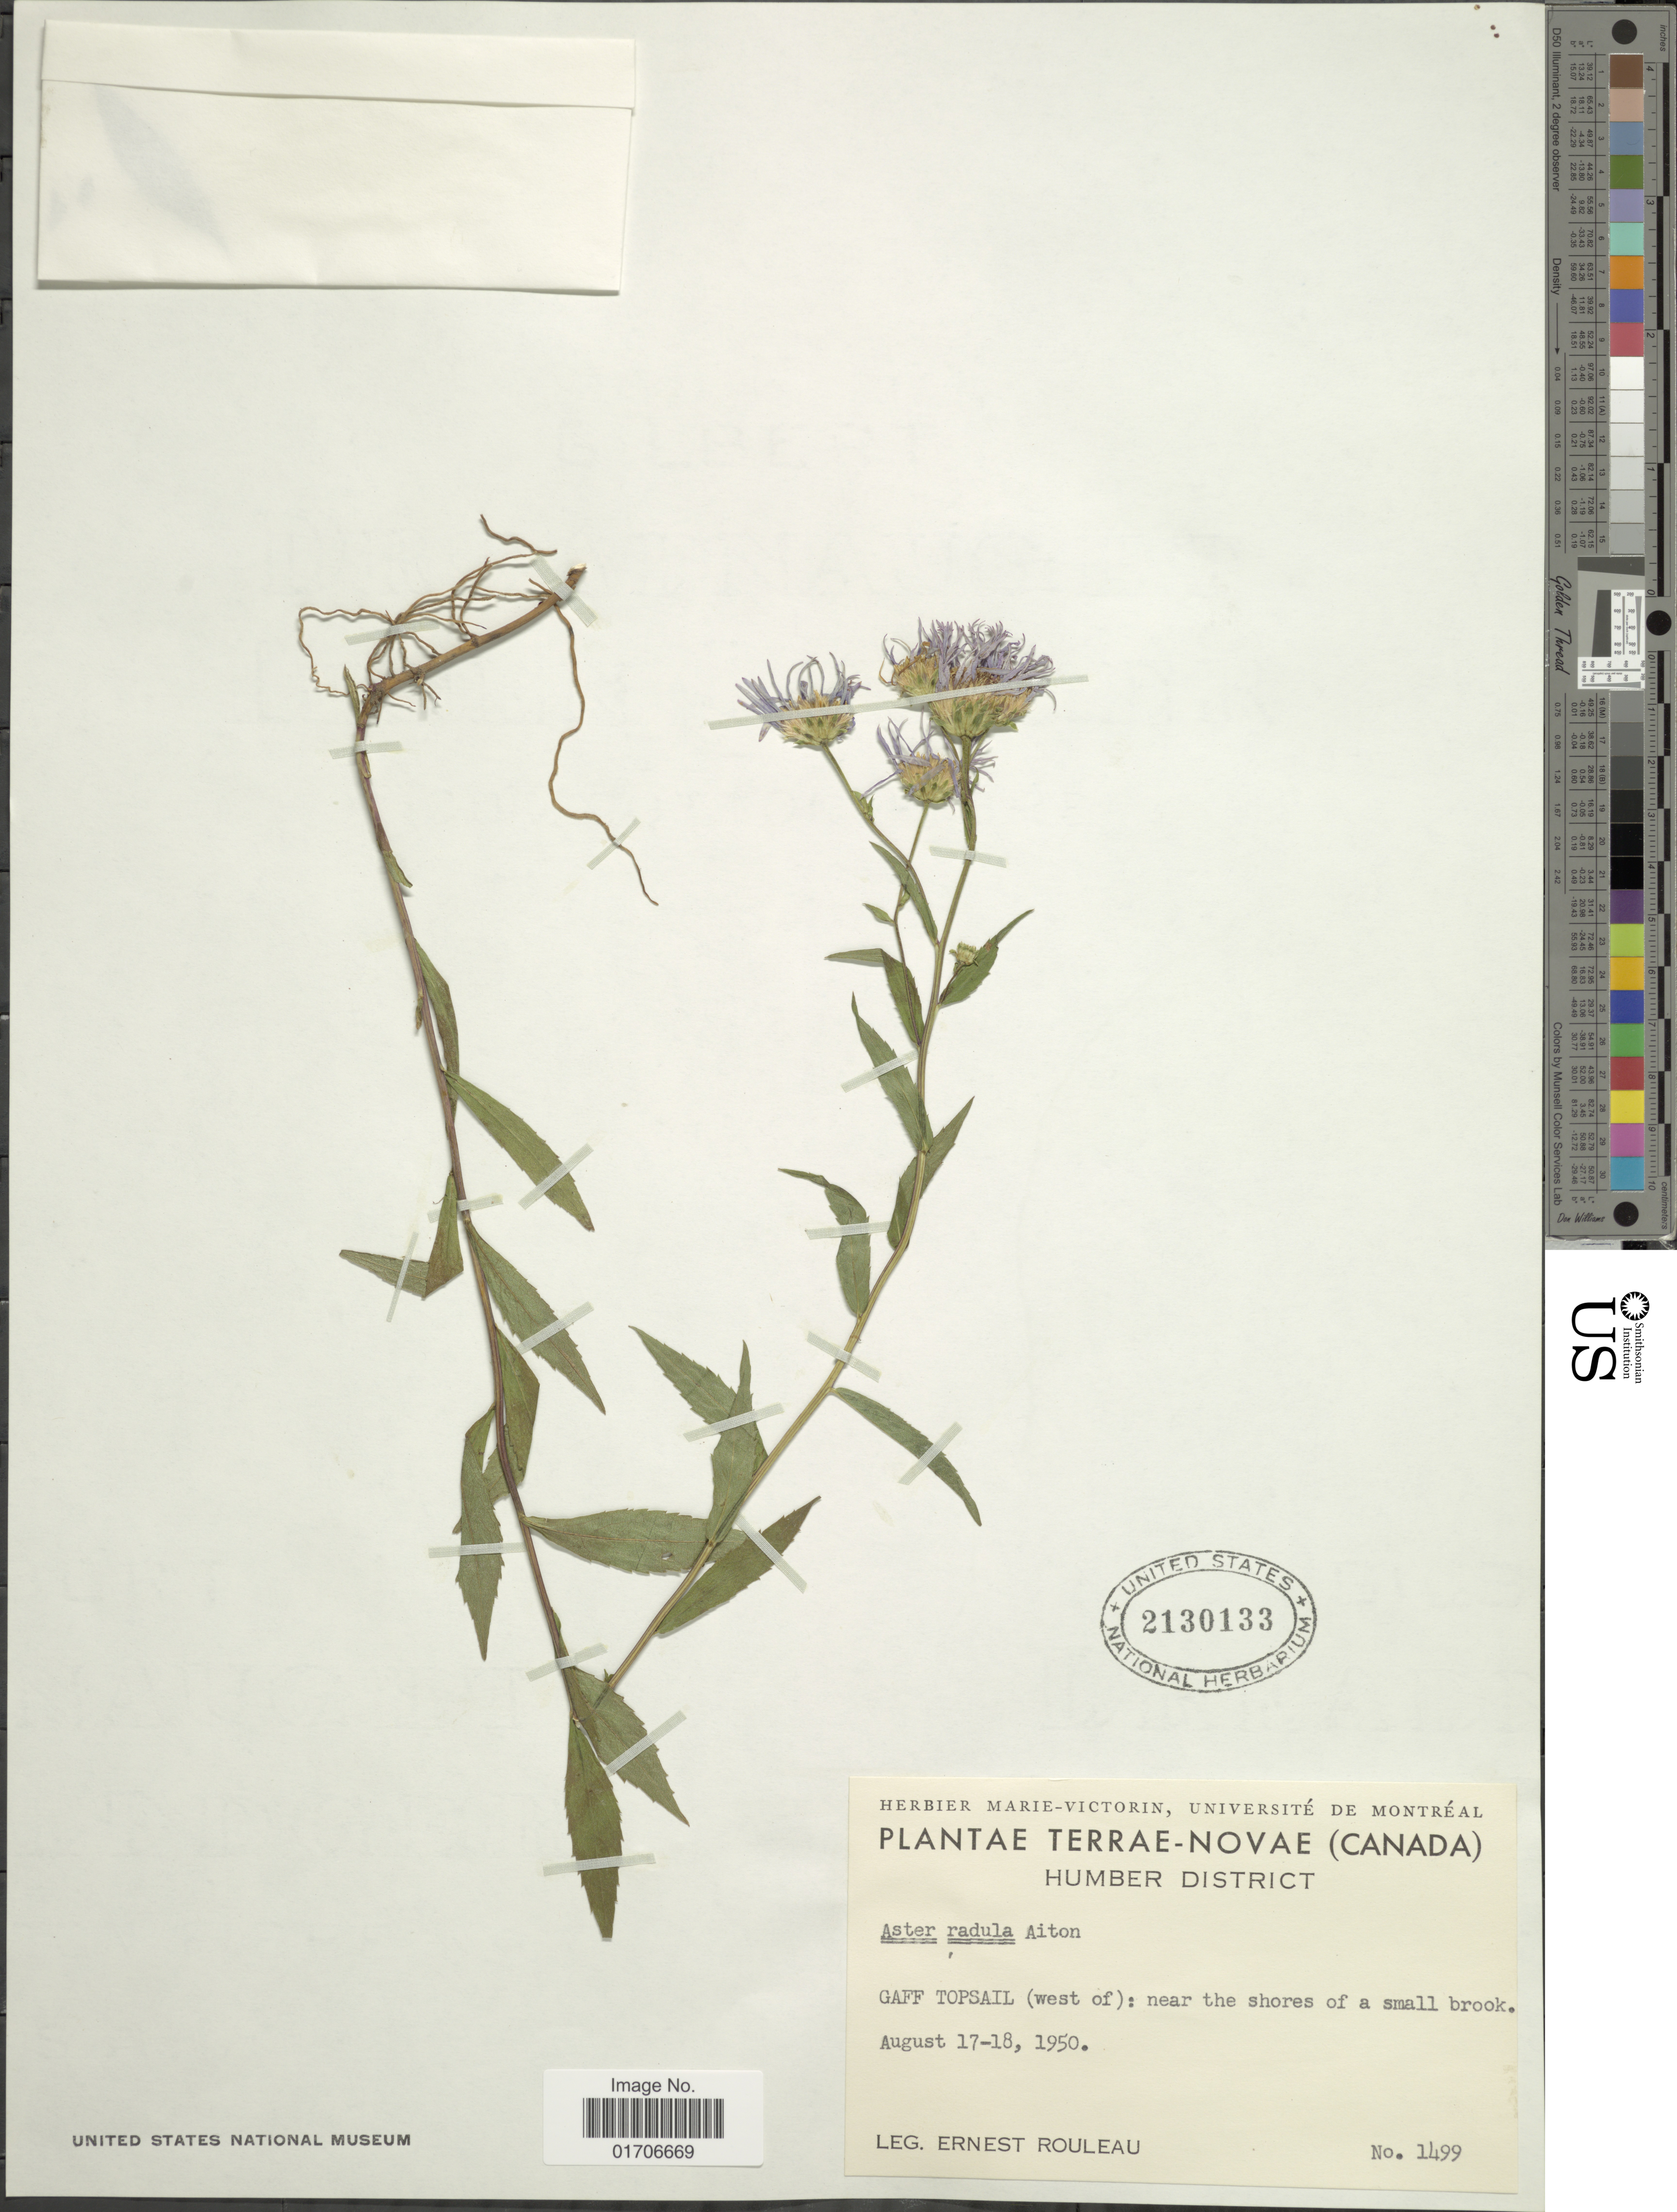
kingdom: Plantae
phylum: Tracheophyta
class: Magnoliopsida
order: Asterales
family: Asteraceae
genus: Eurybia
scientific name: Eurybia radula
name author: (Aiton) G.L. Nesom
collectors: E. Rouleau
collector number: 1499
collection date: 1950-08-17/1950-08-18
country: Canada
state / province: Newfoundland and Labrador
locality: Terrae-Novae (Canada). Humber District. Gaff Topsail (west of): near the shores of a small brook.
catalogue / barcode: US 2130133